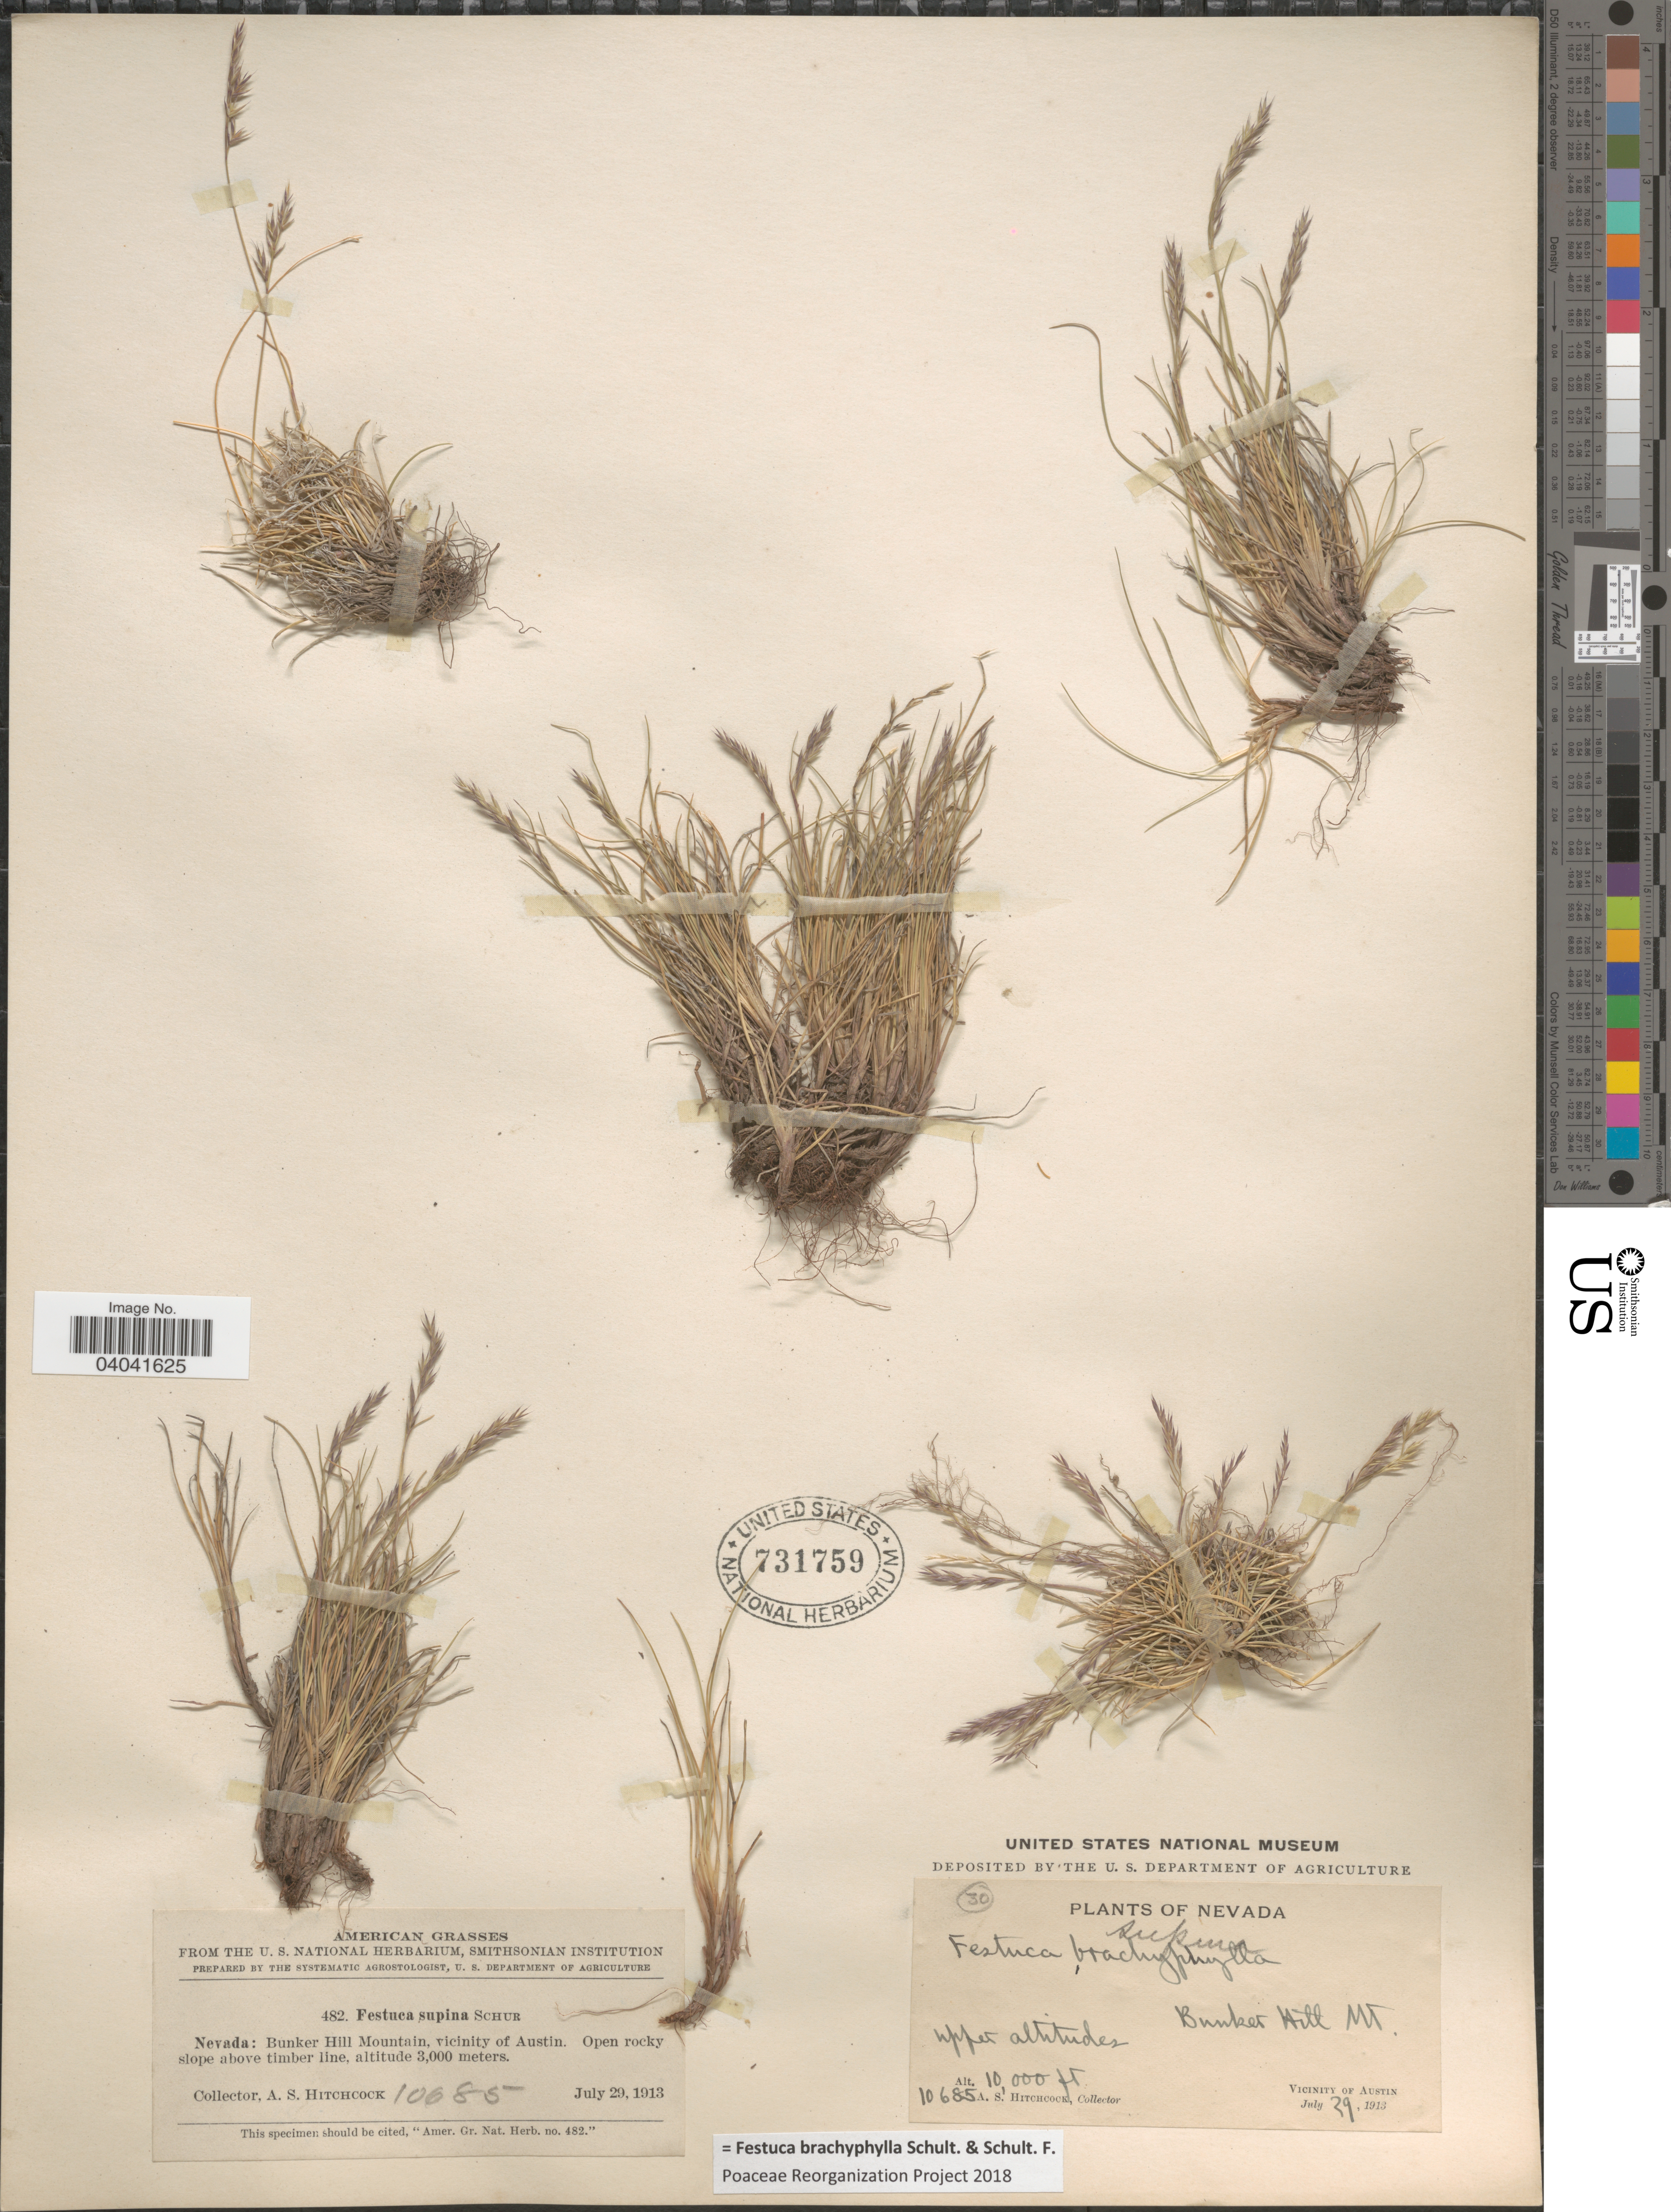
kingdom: Plantae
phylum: Tracheophyta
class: Liliopsida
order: Poales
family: Poaceae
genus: Festuca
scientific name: Festuca brachyphylla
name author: Schult. & Schult. f.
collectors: A. S. Hitchcock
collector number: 10685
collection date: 1913-07-29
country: United States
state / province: Nevada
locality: Bunker Hill Mountain, vicinity of Austin.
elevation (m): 3000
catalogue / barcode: US 731759